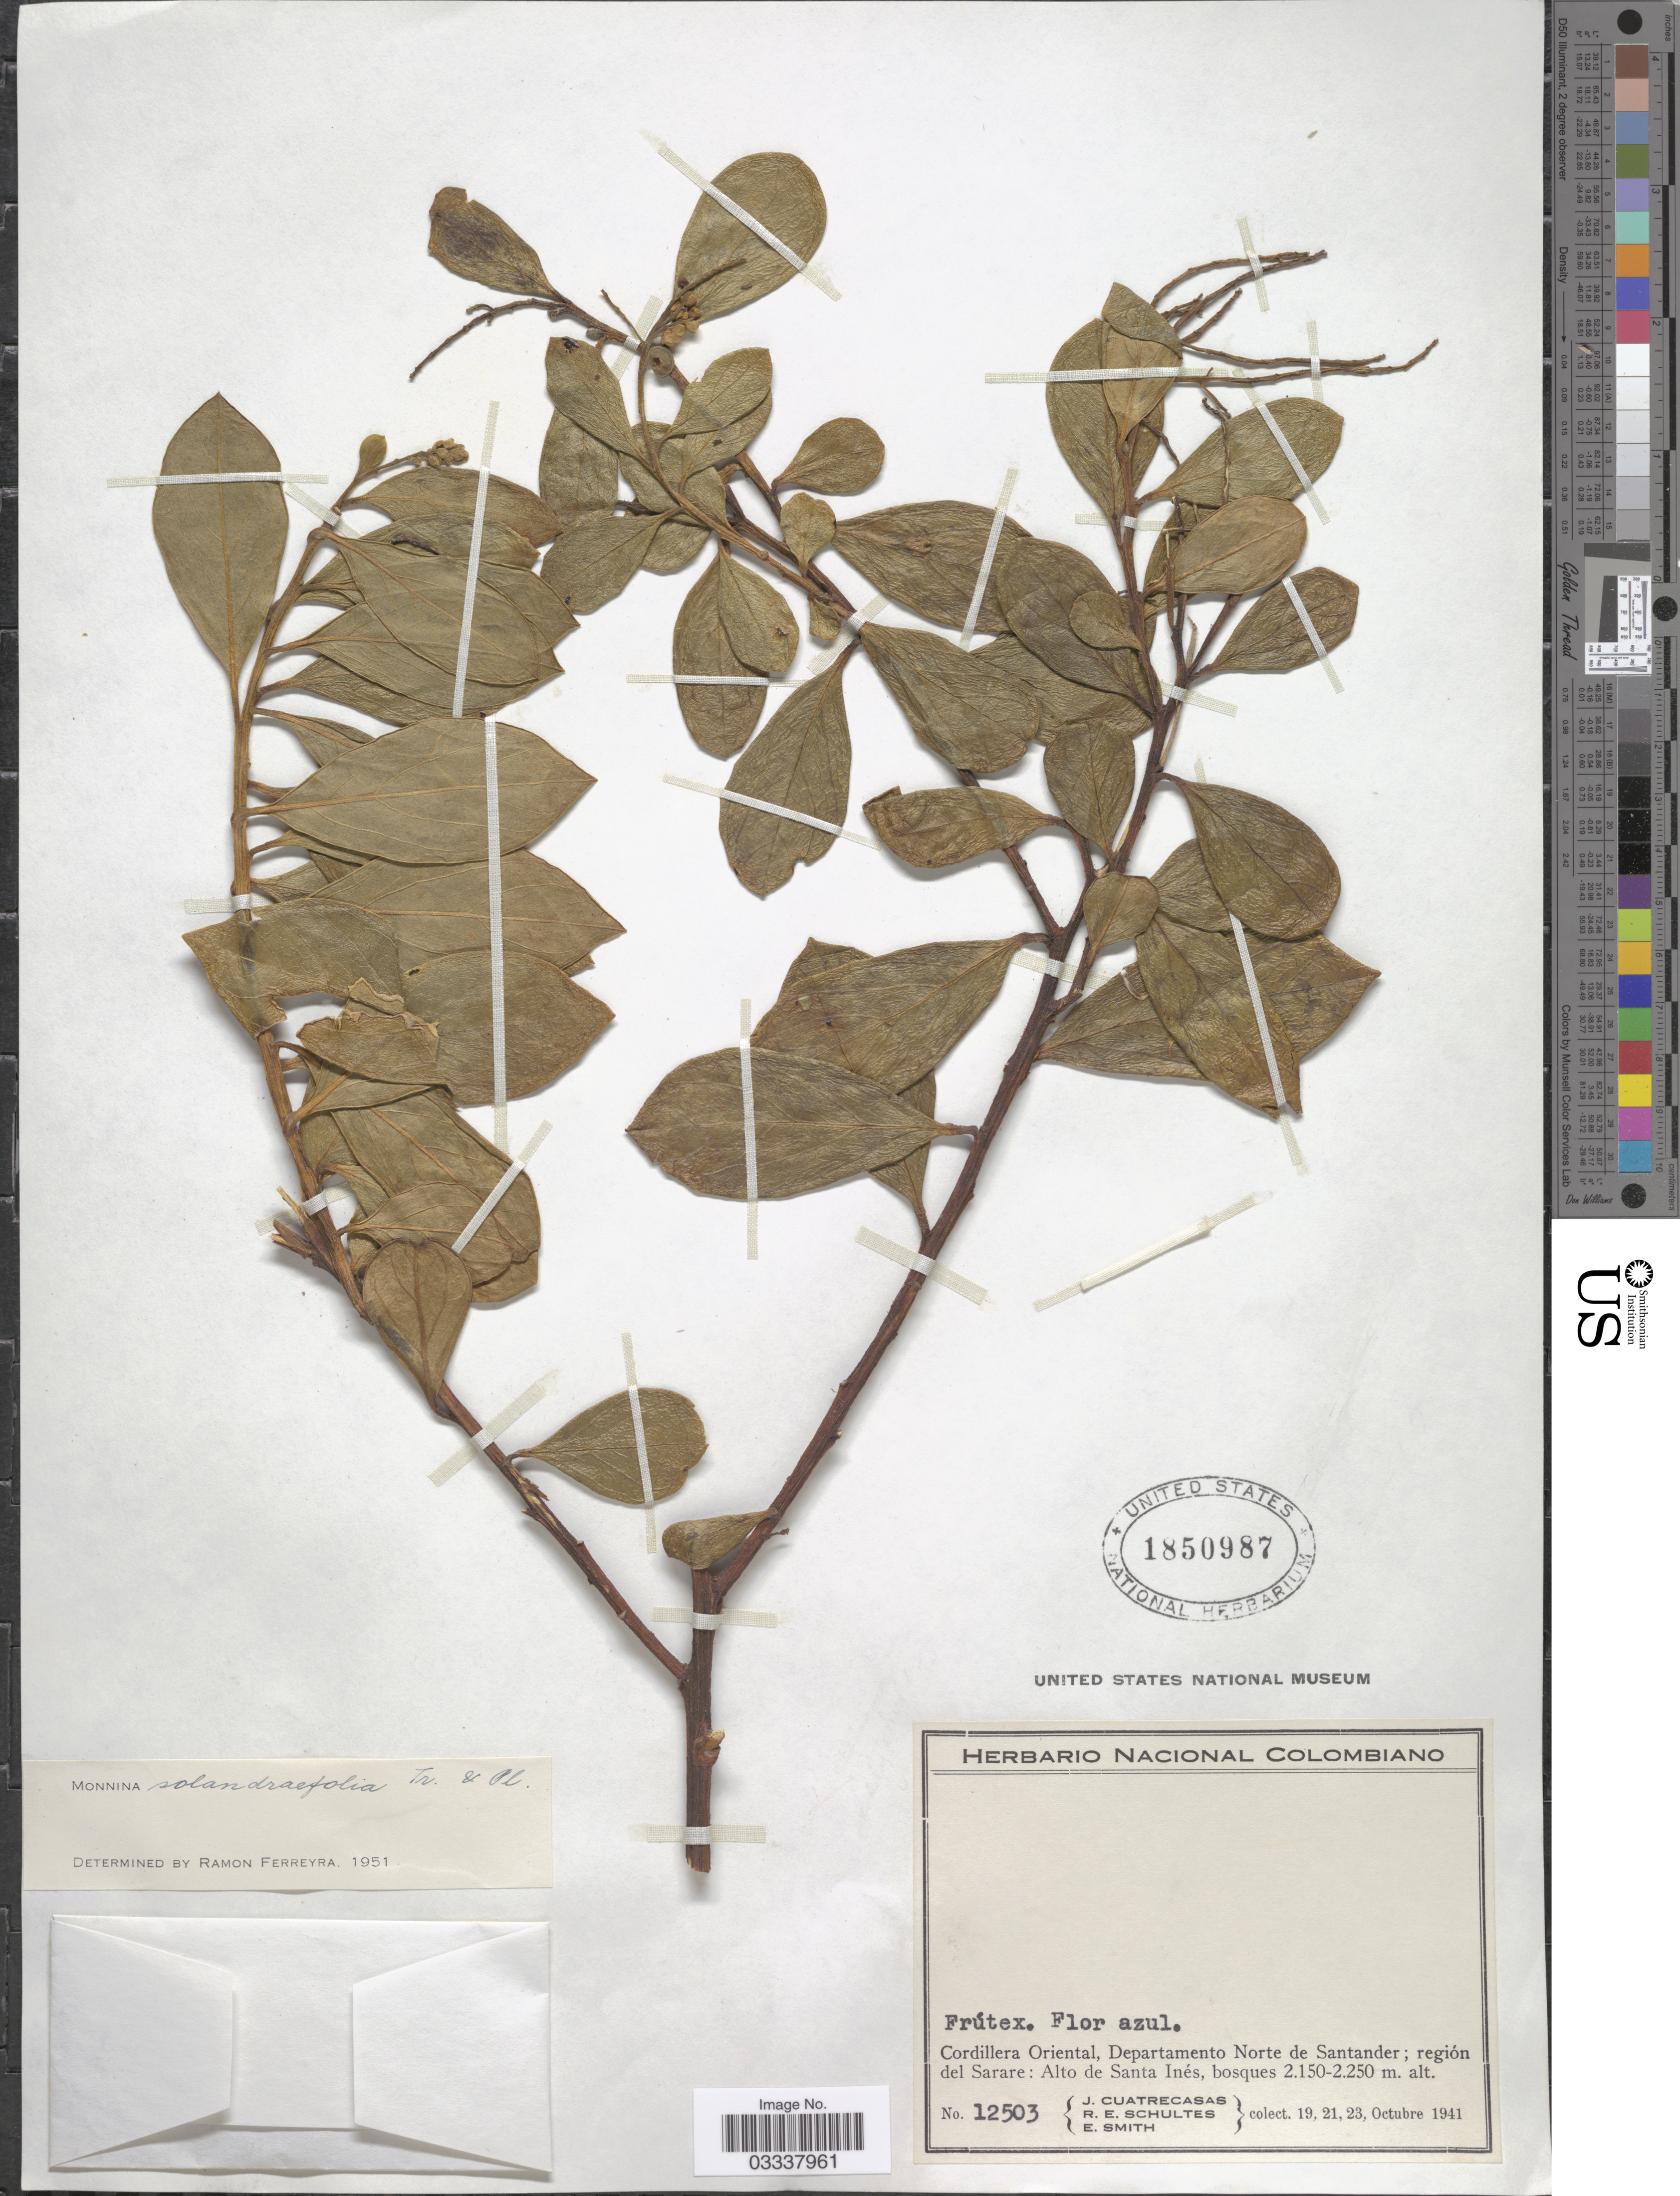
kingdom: Plantae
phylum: Tracheophyta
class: Magnoliopsida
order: Fabales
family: Polygalaceae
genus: Monnina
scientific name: Monnina solandraefolia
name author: Triana & Planch.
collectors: J. Cuatrecasas, R. E. Schultes & E. Smith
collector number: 12503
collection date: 1941-10-19/1941-10-23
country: Colombia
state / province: Norte de Santander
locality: Cordillera Oriental, Departamento Norte de Santander; región del Sarare: Alto de Santa Inés.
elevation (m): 2150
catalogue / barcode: US 1850987